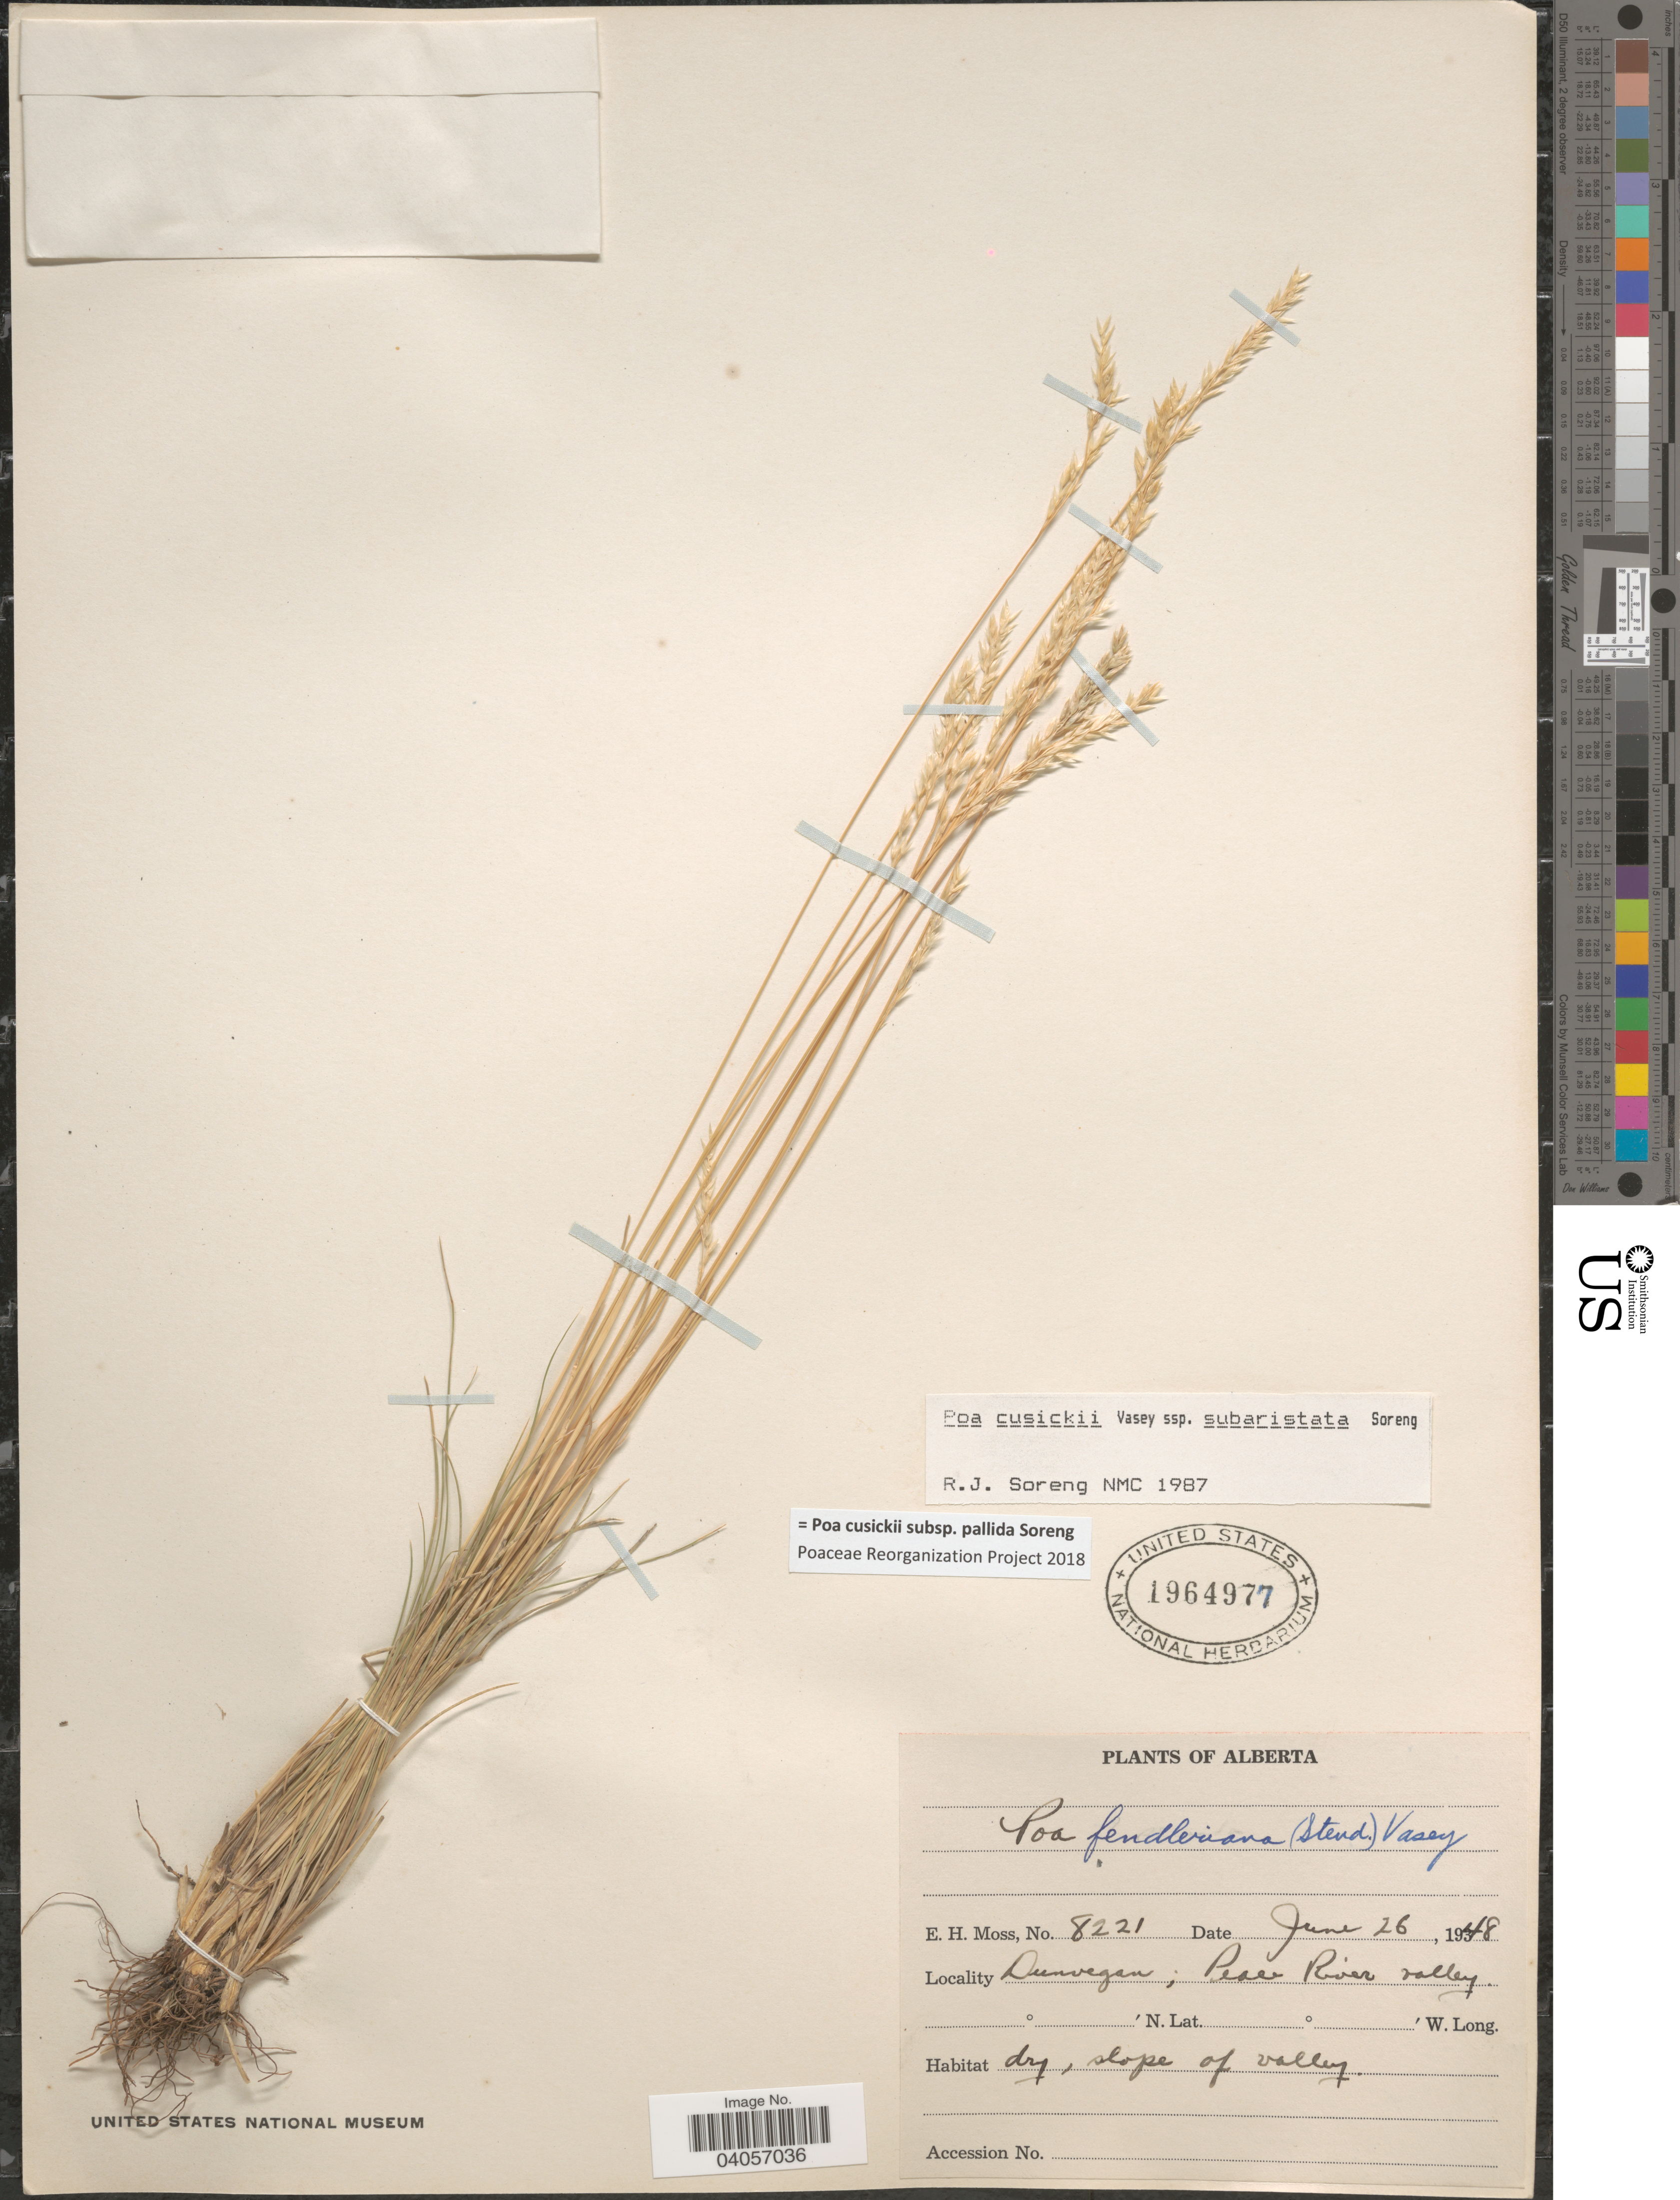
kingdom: Plantae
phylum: Tracheophyta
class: Liliopsida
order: Poales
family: Poaceae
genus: Poa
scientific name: Poa cusickii subsp. pallida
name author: Soreng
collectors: E. Moss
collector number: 8221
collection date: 1948-06-26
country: Canada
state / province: Alberta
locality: Dunvegan; Peace River valley. Dry, slope of valley.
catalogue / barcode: US 1964977